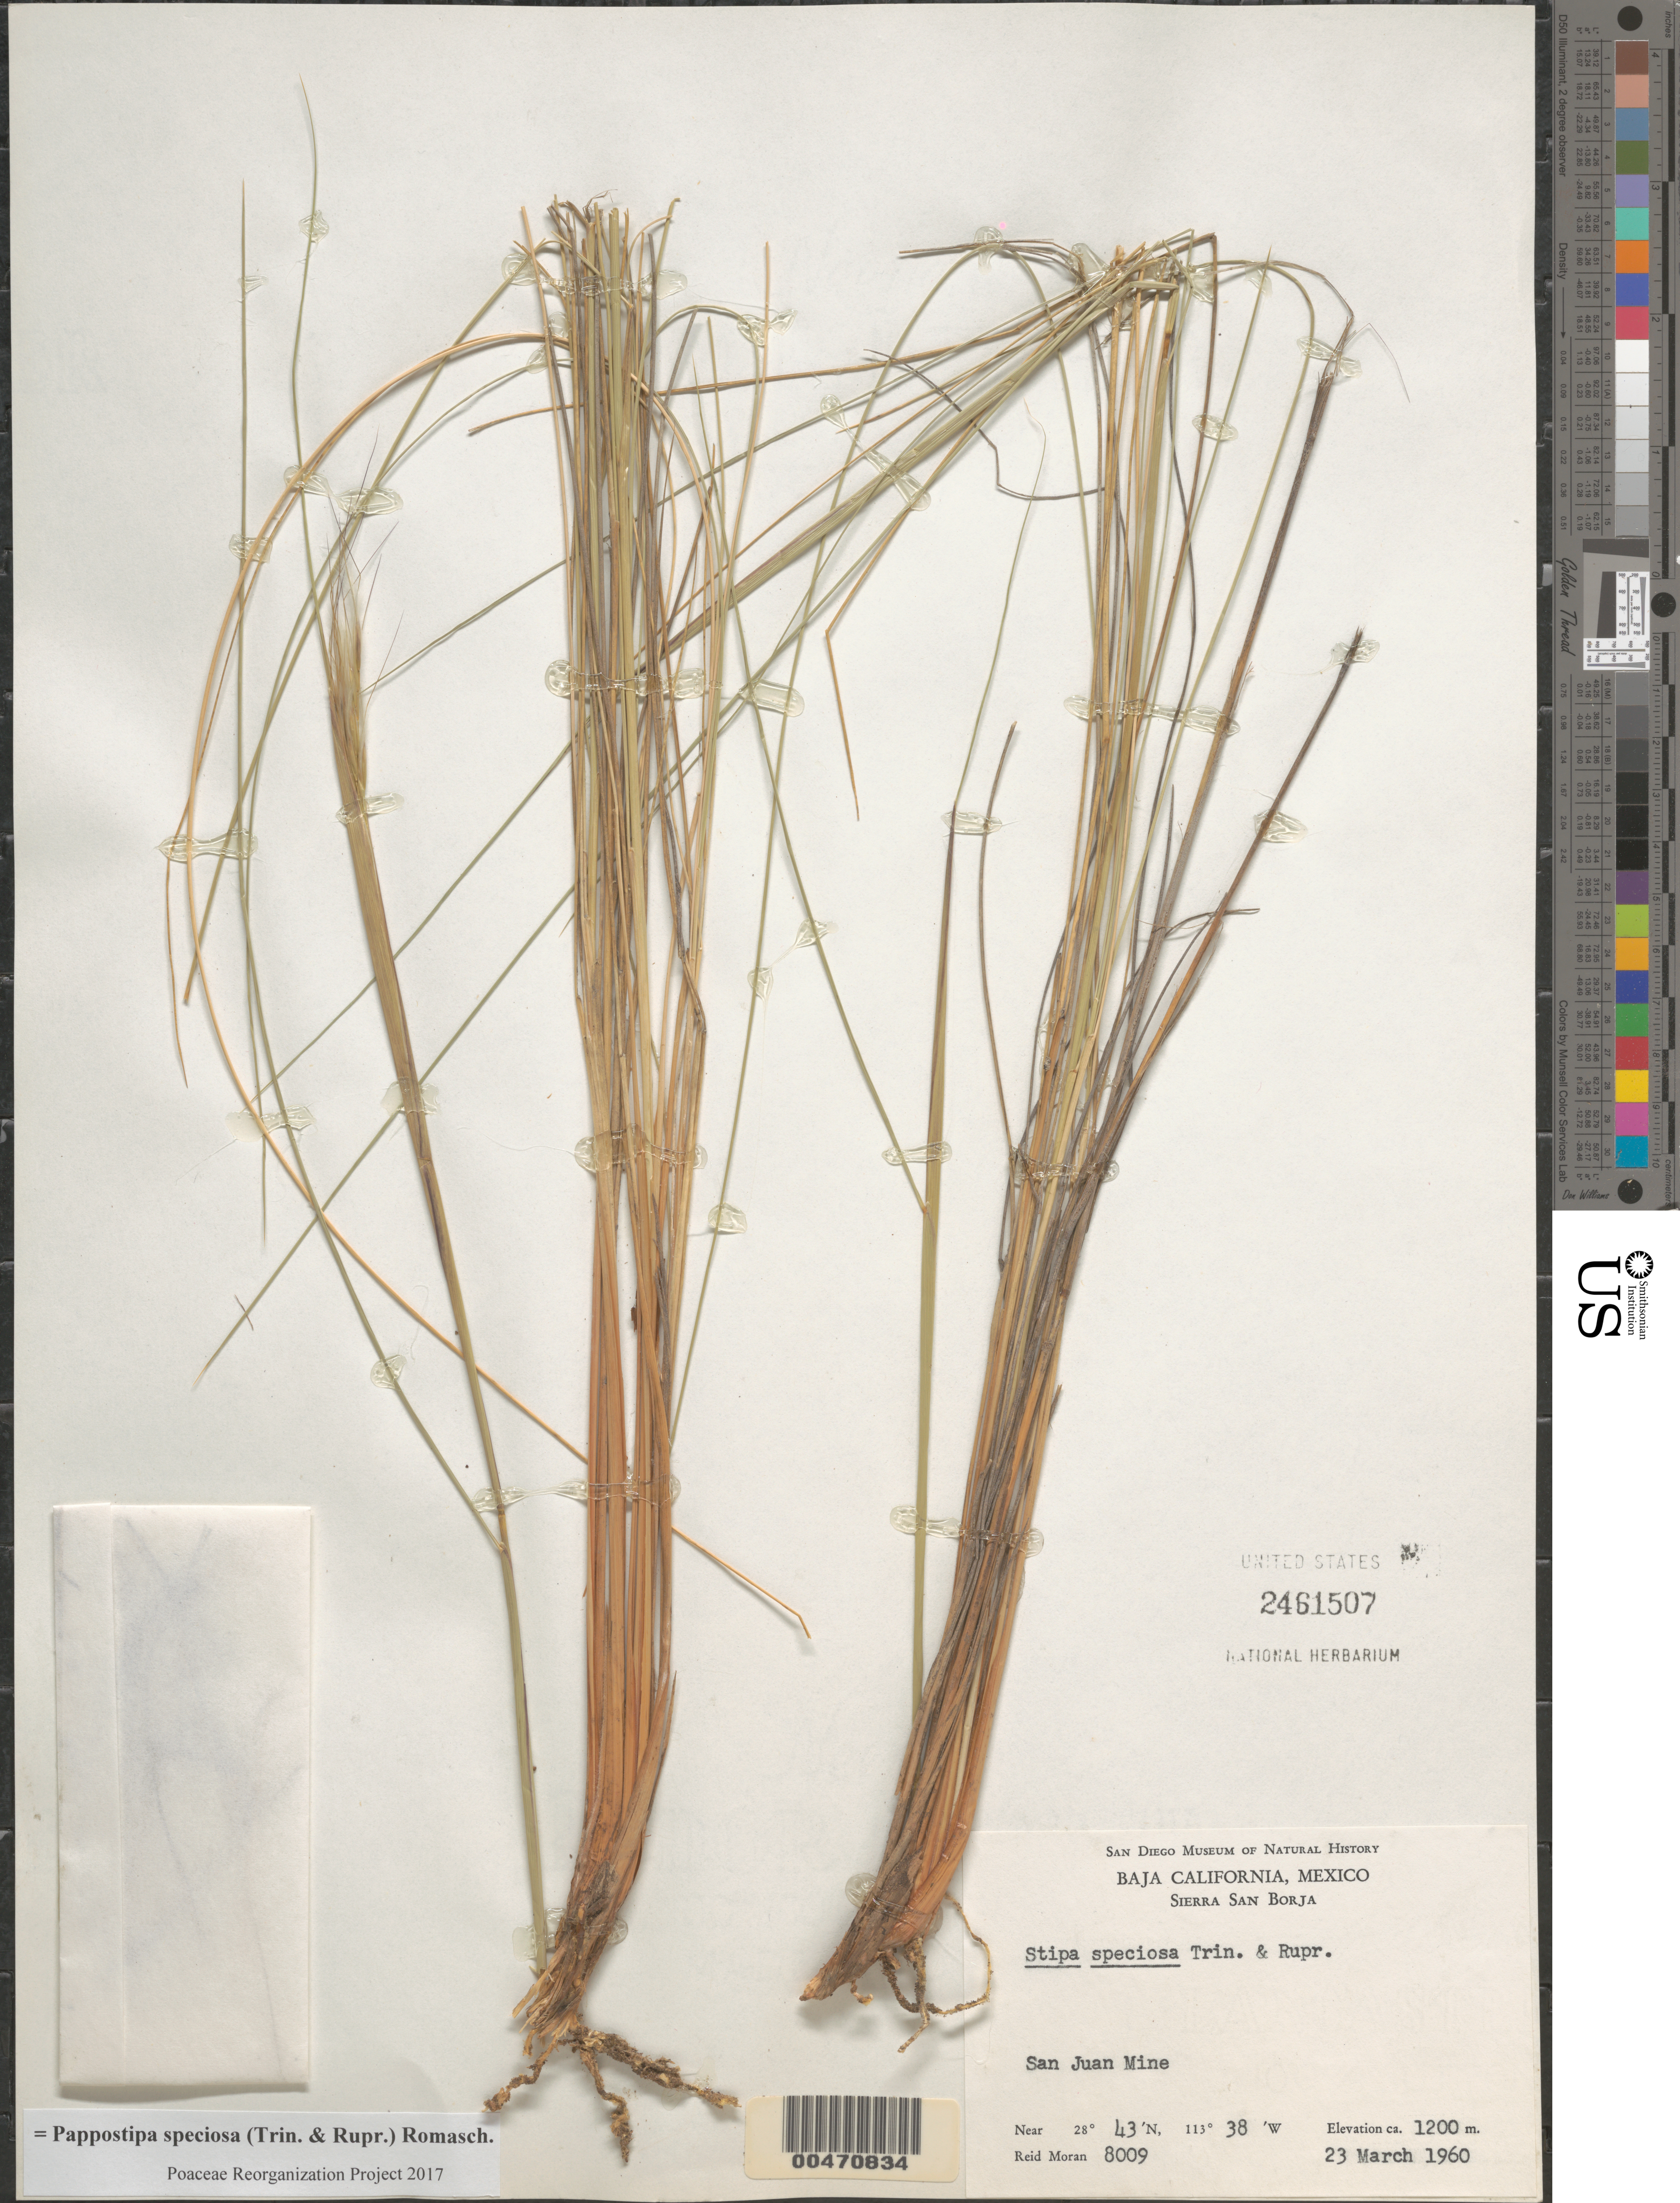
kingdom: Plantae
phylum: Tracheophyta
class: Liliopsida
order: Poales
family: Poaceae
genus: Pappostipa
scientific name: Pappostipa speciosa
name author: (Trin. & Rupr.) Romasch.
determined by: Poaceae Reorganization Project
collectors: R. V. Moran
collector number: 8009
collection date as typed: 23 Mar 1960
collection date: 1960-03-23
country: Mexico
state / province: Baja California Norte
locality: Sierra San Borja, San Juan Mine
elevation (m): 1200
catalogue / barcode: US 2461507